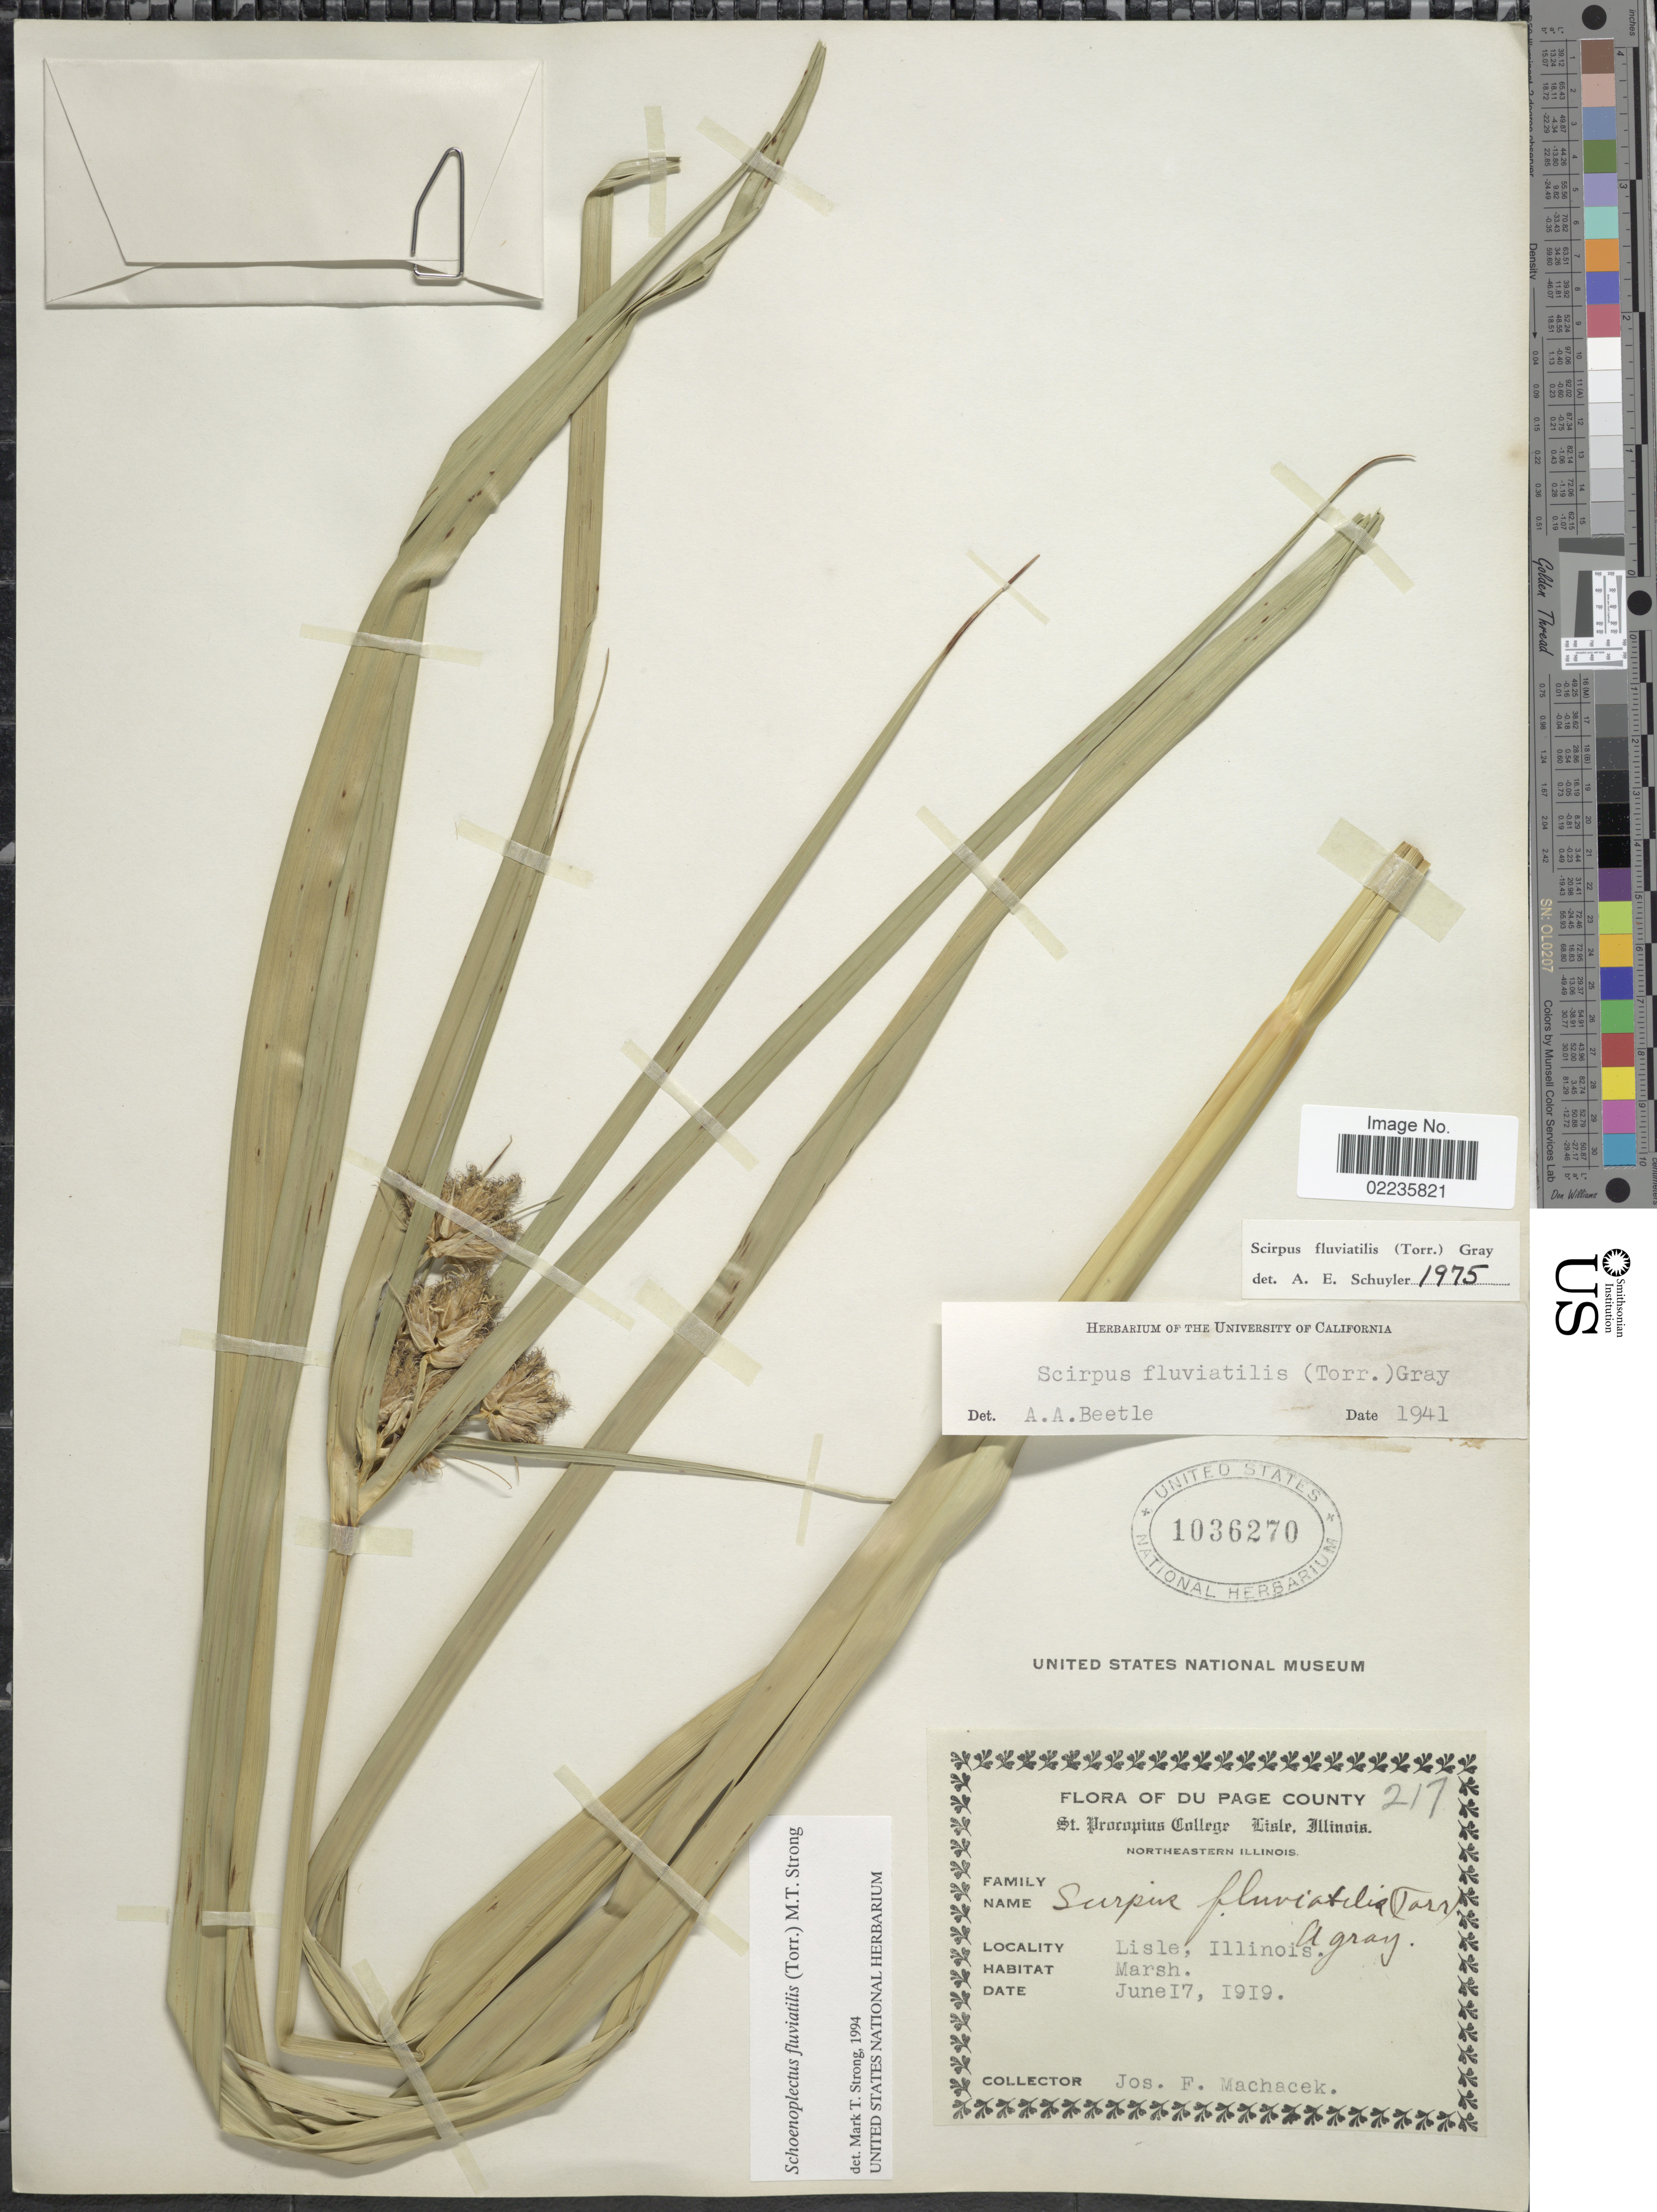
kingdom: Plantae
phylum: Tracheophyta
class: Liliopsida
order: Poales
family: Cyperaceae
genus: Bolboschoenus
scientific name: Bolboschoenus fluviatilis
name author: (Torr.) Soják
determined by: Strong, M. T., (US), Smithsonian Institution - National Museum of Natural History (UNITED STATES)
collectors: J. Machacek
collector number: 217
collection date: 1919-06-17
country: United States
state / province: Illinois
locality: Du Page County. Northeastern Illinois. Lisle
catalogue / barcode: US 1036270